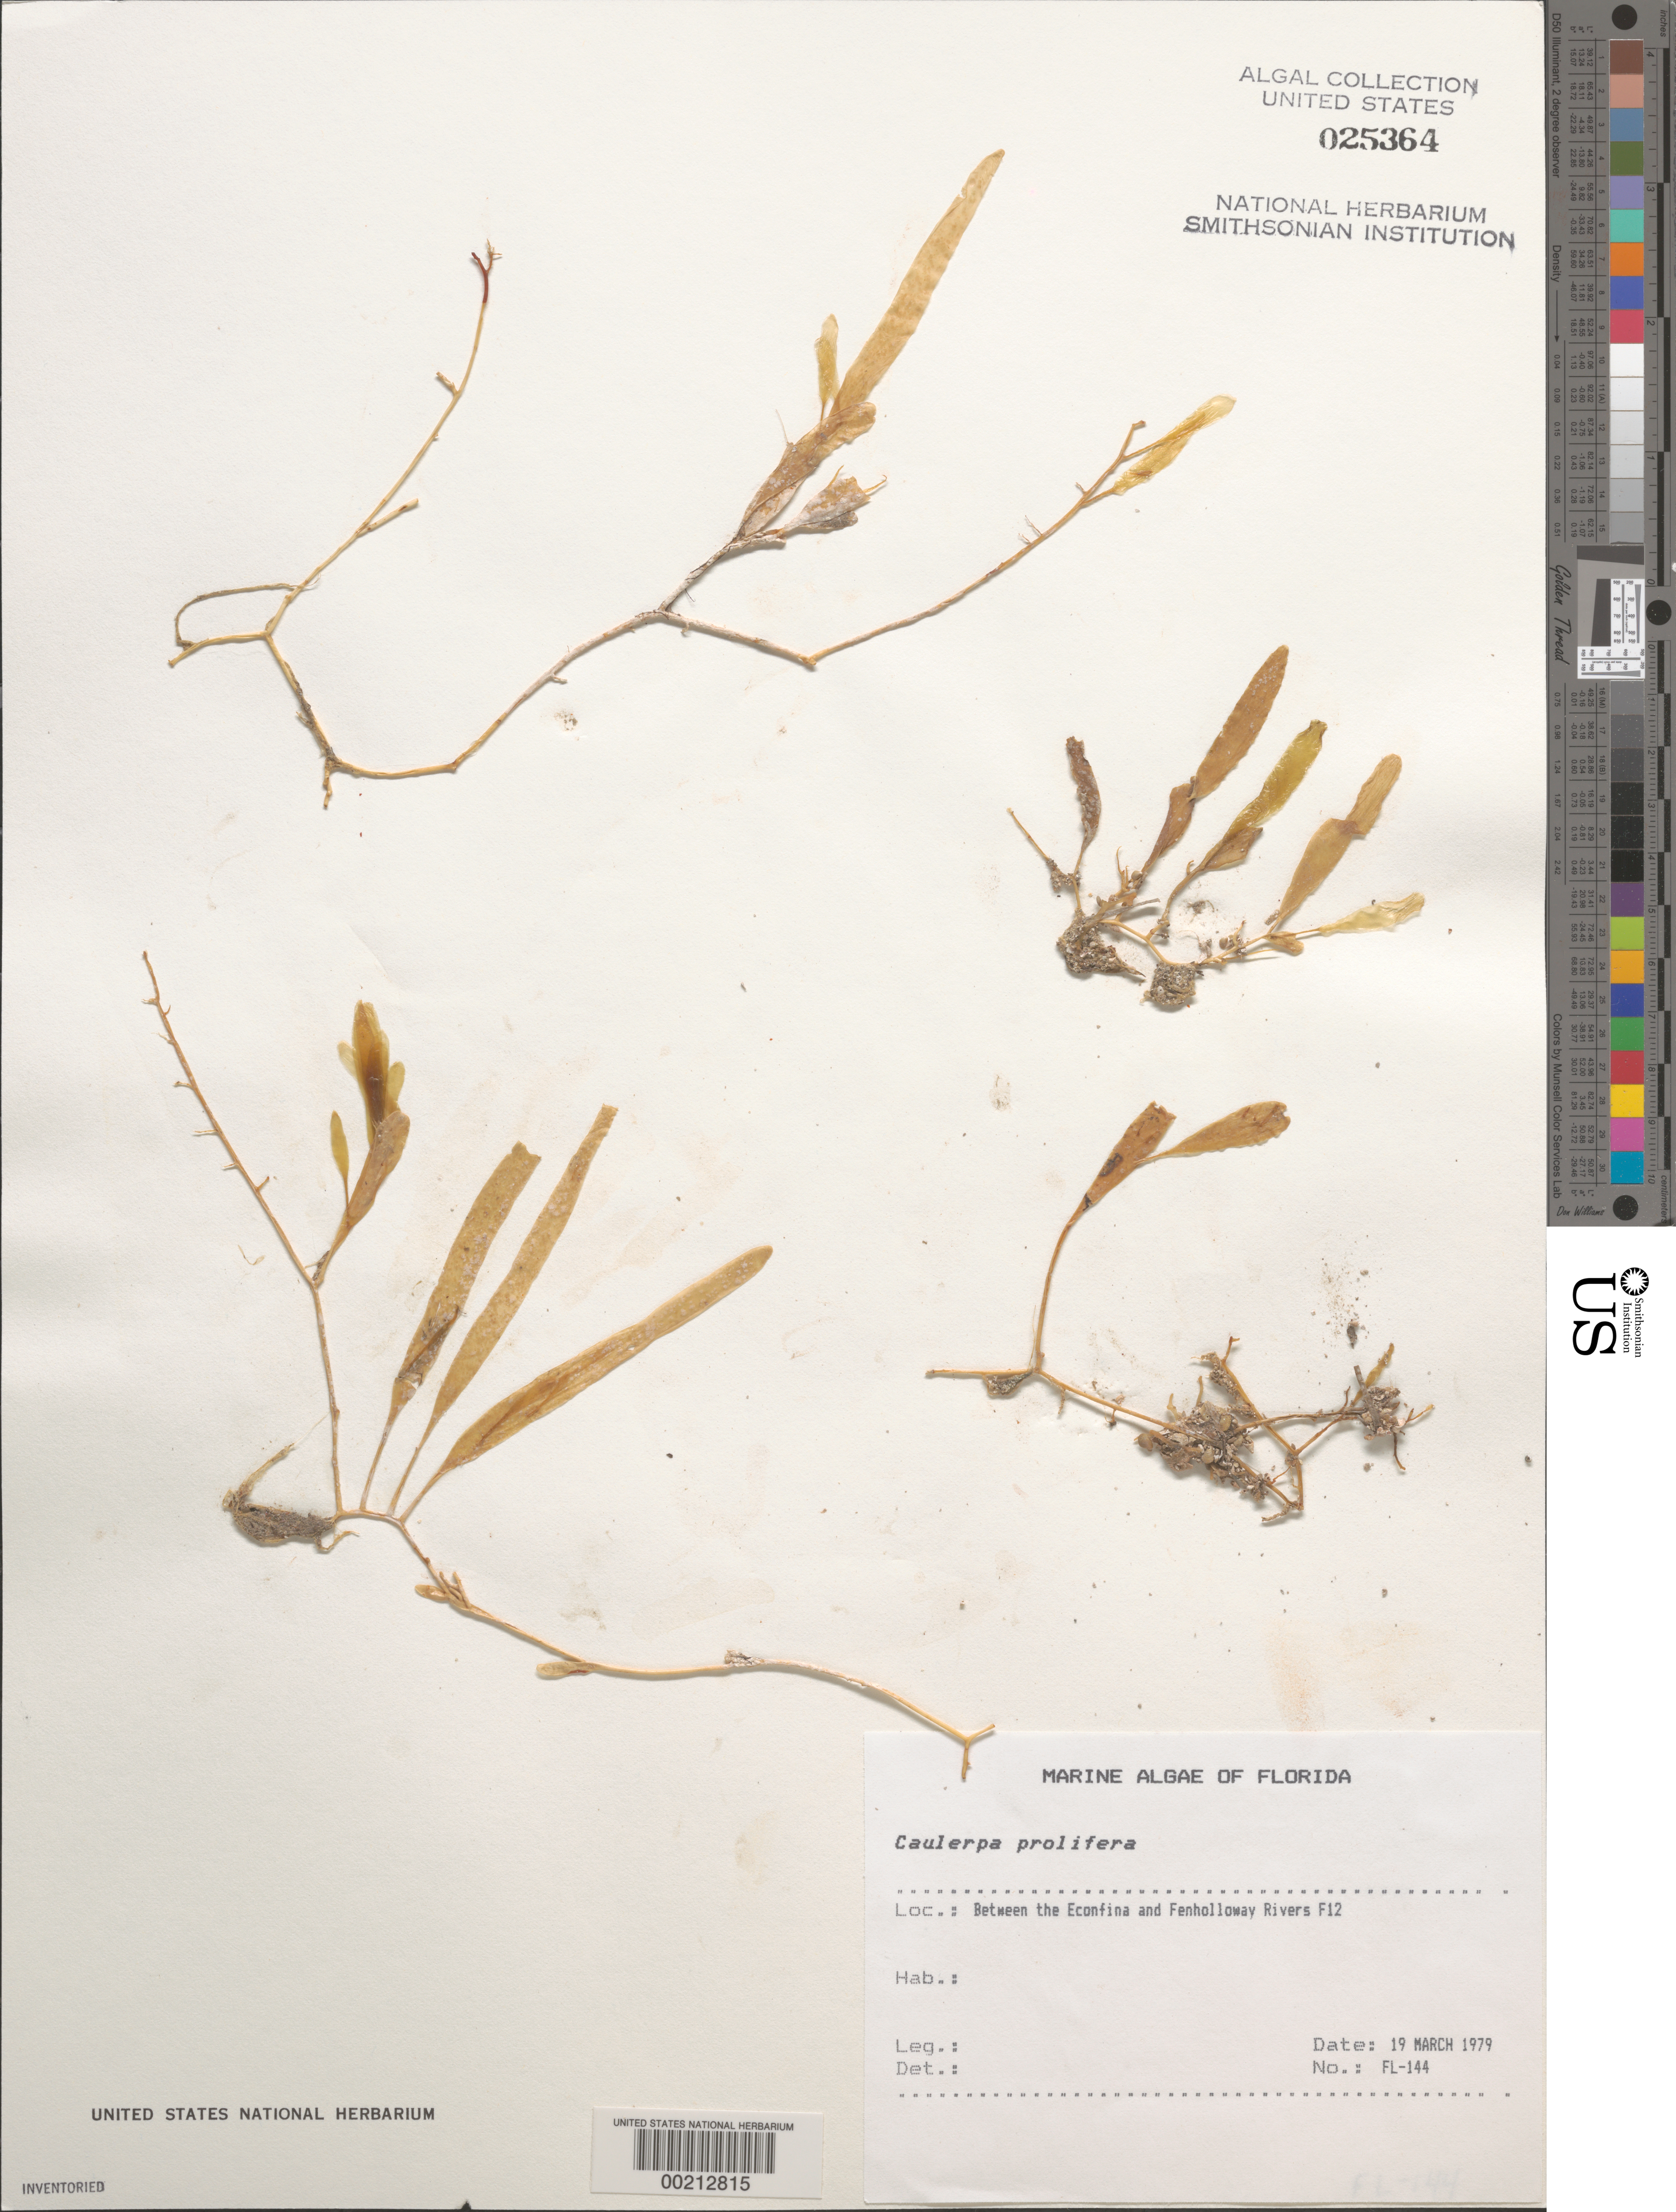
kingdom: Plantae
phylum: Chlorophyta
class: Ulvophyceae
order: Bryopsidales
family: Caulerpaceae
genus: Caulerpa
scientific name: Caulerpa prolifera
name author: (Forssk.) J.V.Lamouroux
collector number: FL-144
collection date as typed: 19 Mar 1979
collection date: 1979-03-19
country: United States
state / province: Florida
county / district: Taylor County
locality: Between Econfina River and Fenholloway River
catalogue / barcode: US 25364